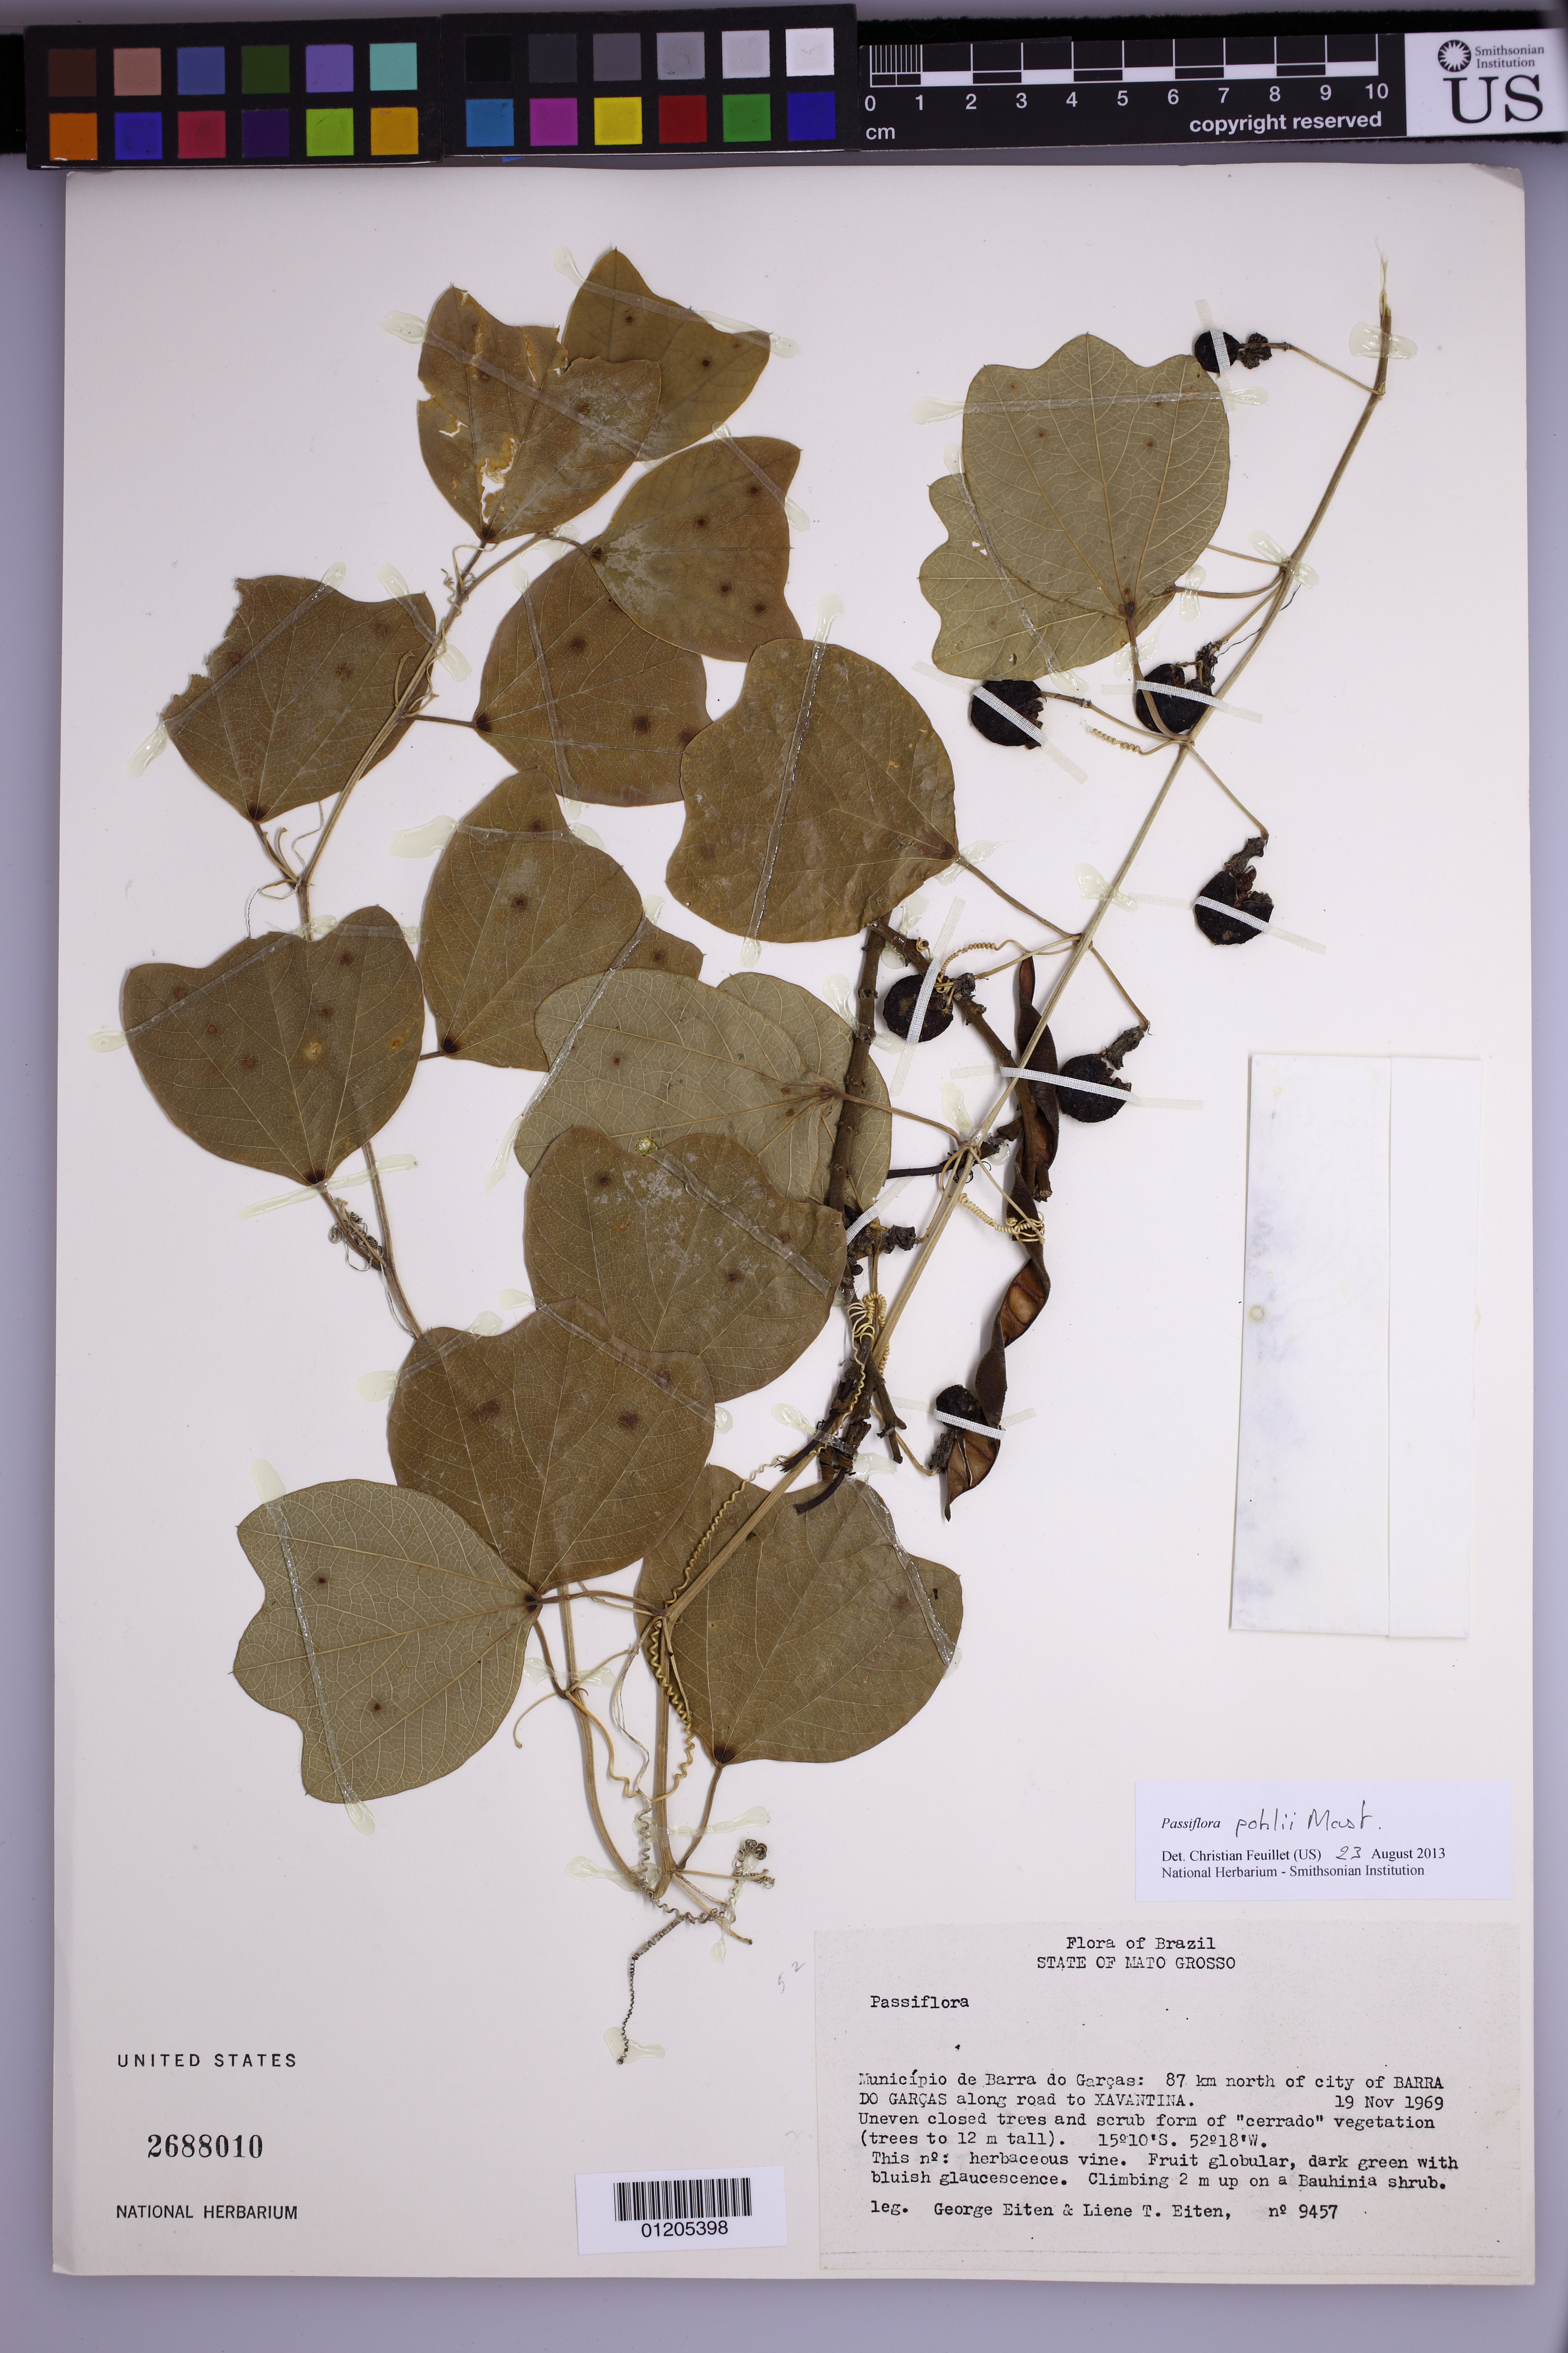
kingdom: Plantae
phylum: Tracheophyta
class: Magnoliopsida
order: Malpighiales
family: Passifloraceae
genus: Passiflora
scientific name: Passiflora pohlii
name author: Mast.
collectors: G. Eiten & L. T. Eiten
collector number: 9457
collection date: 1969-11-19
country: Brazil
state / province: Mato Grosso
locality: Município de Barra do Garcas: 87 km north of city of Barra do Garcas along road to Xavantina.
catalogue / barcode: US 2688010